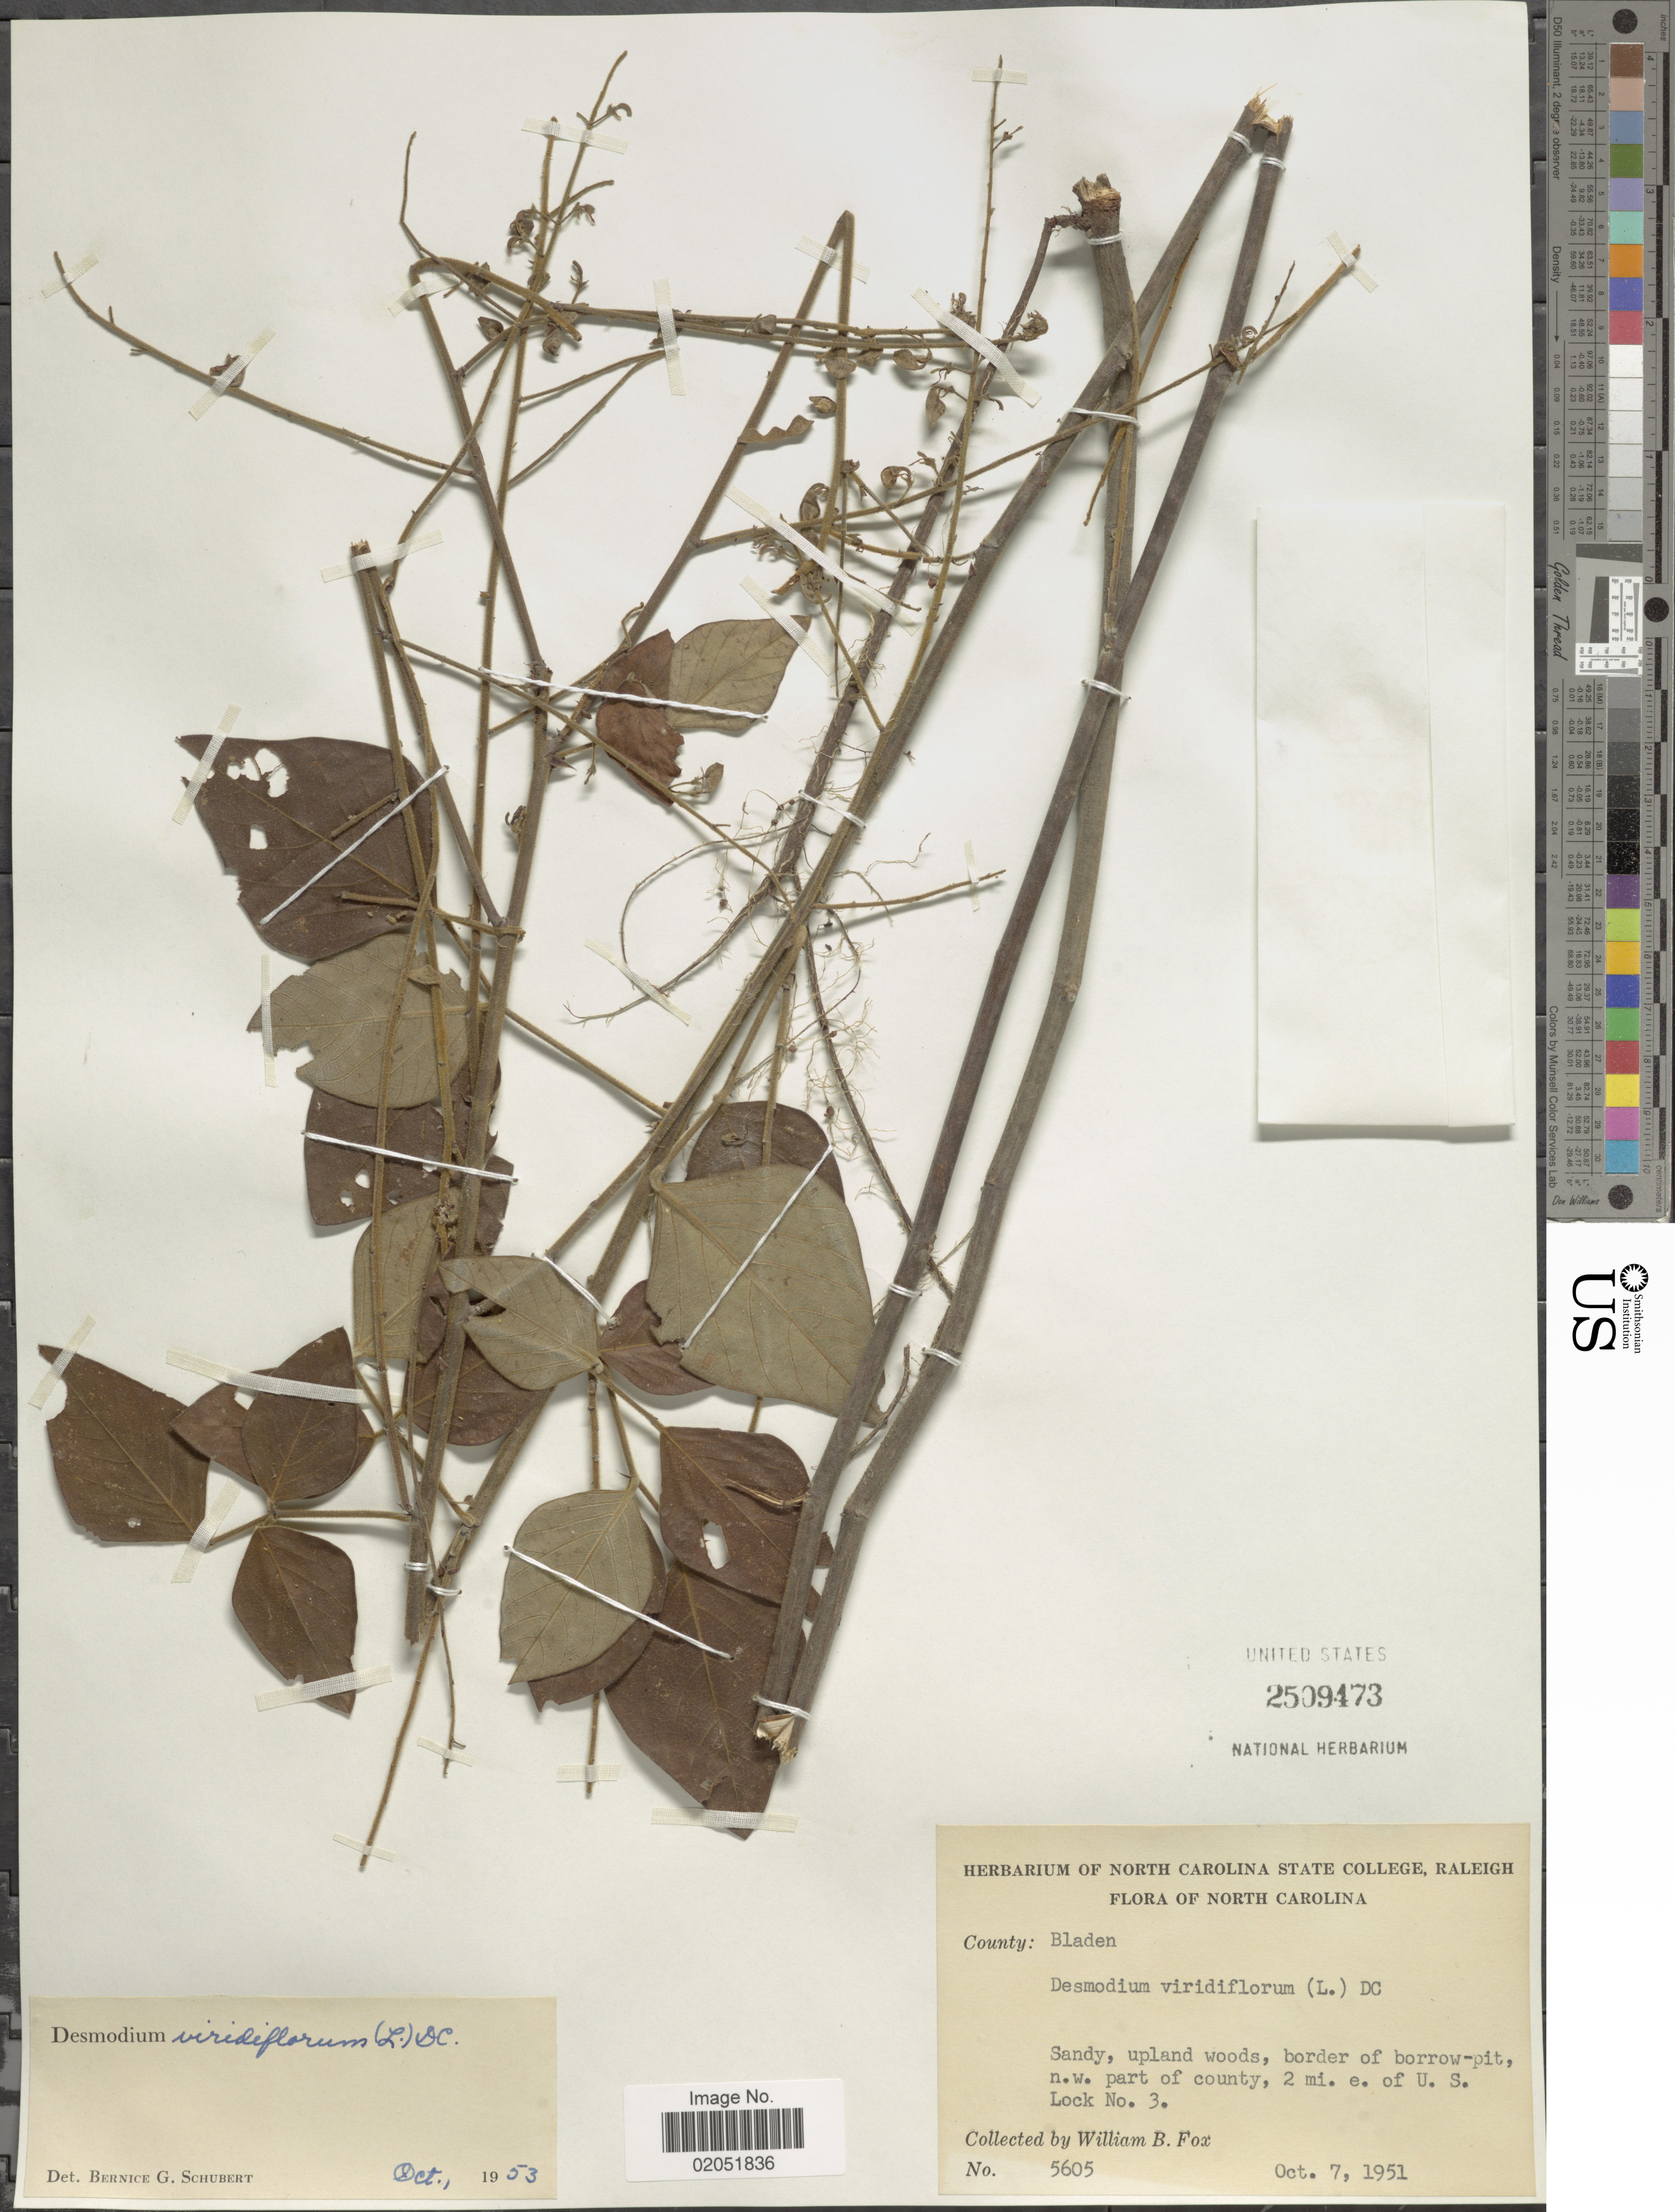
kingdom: Plantae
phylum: Tracheophyta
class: Magnoliopsida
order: Fabales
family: Fabaceae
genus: Desmodium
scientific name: Desmodium viridiflorum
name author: (L.) DC.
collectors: W. B. Fox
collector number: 5605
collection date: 1951-10-07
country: United States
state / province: North Carolina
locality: North Carolina, n,w part of county, 2 mi. e. of U.S. Lock No.3.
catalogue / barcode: US 2509473